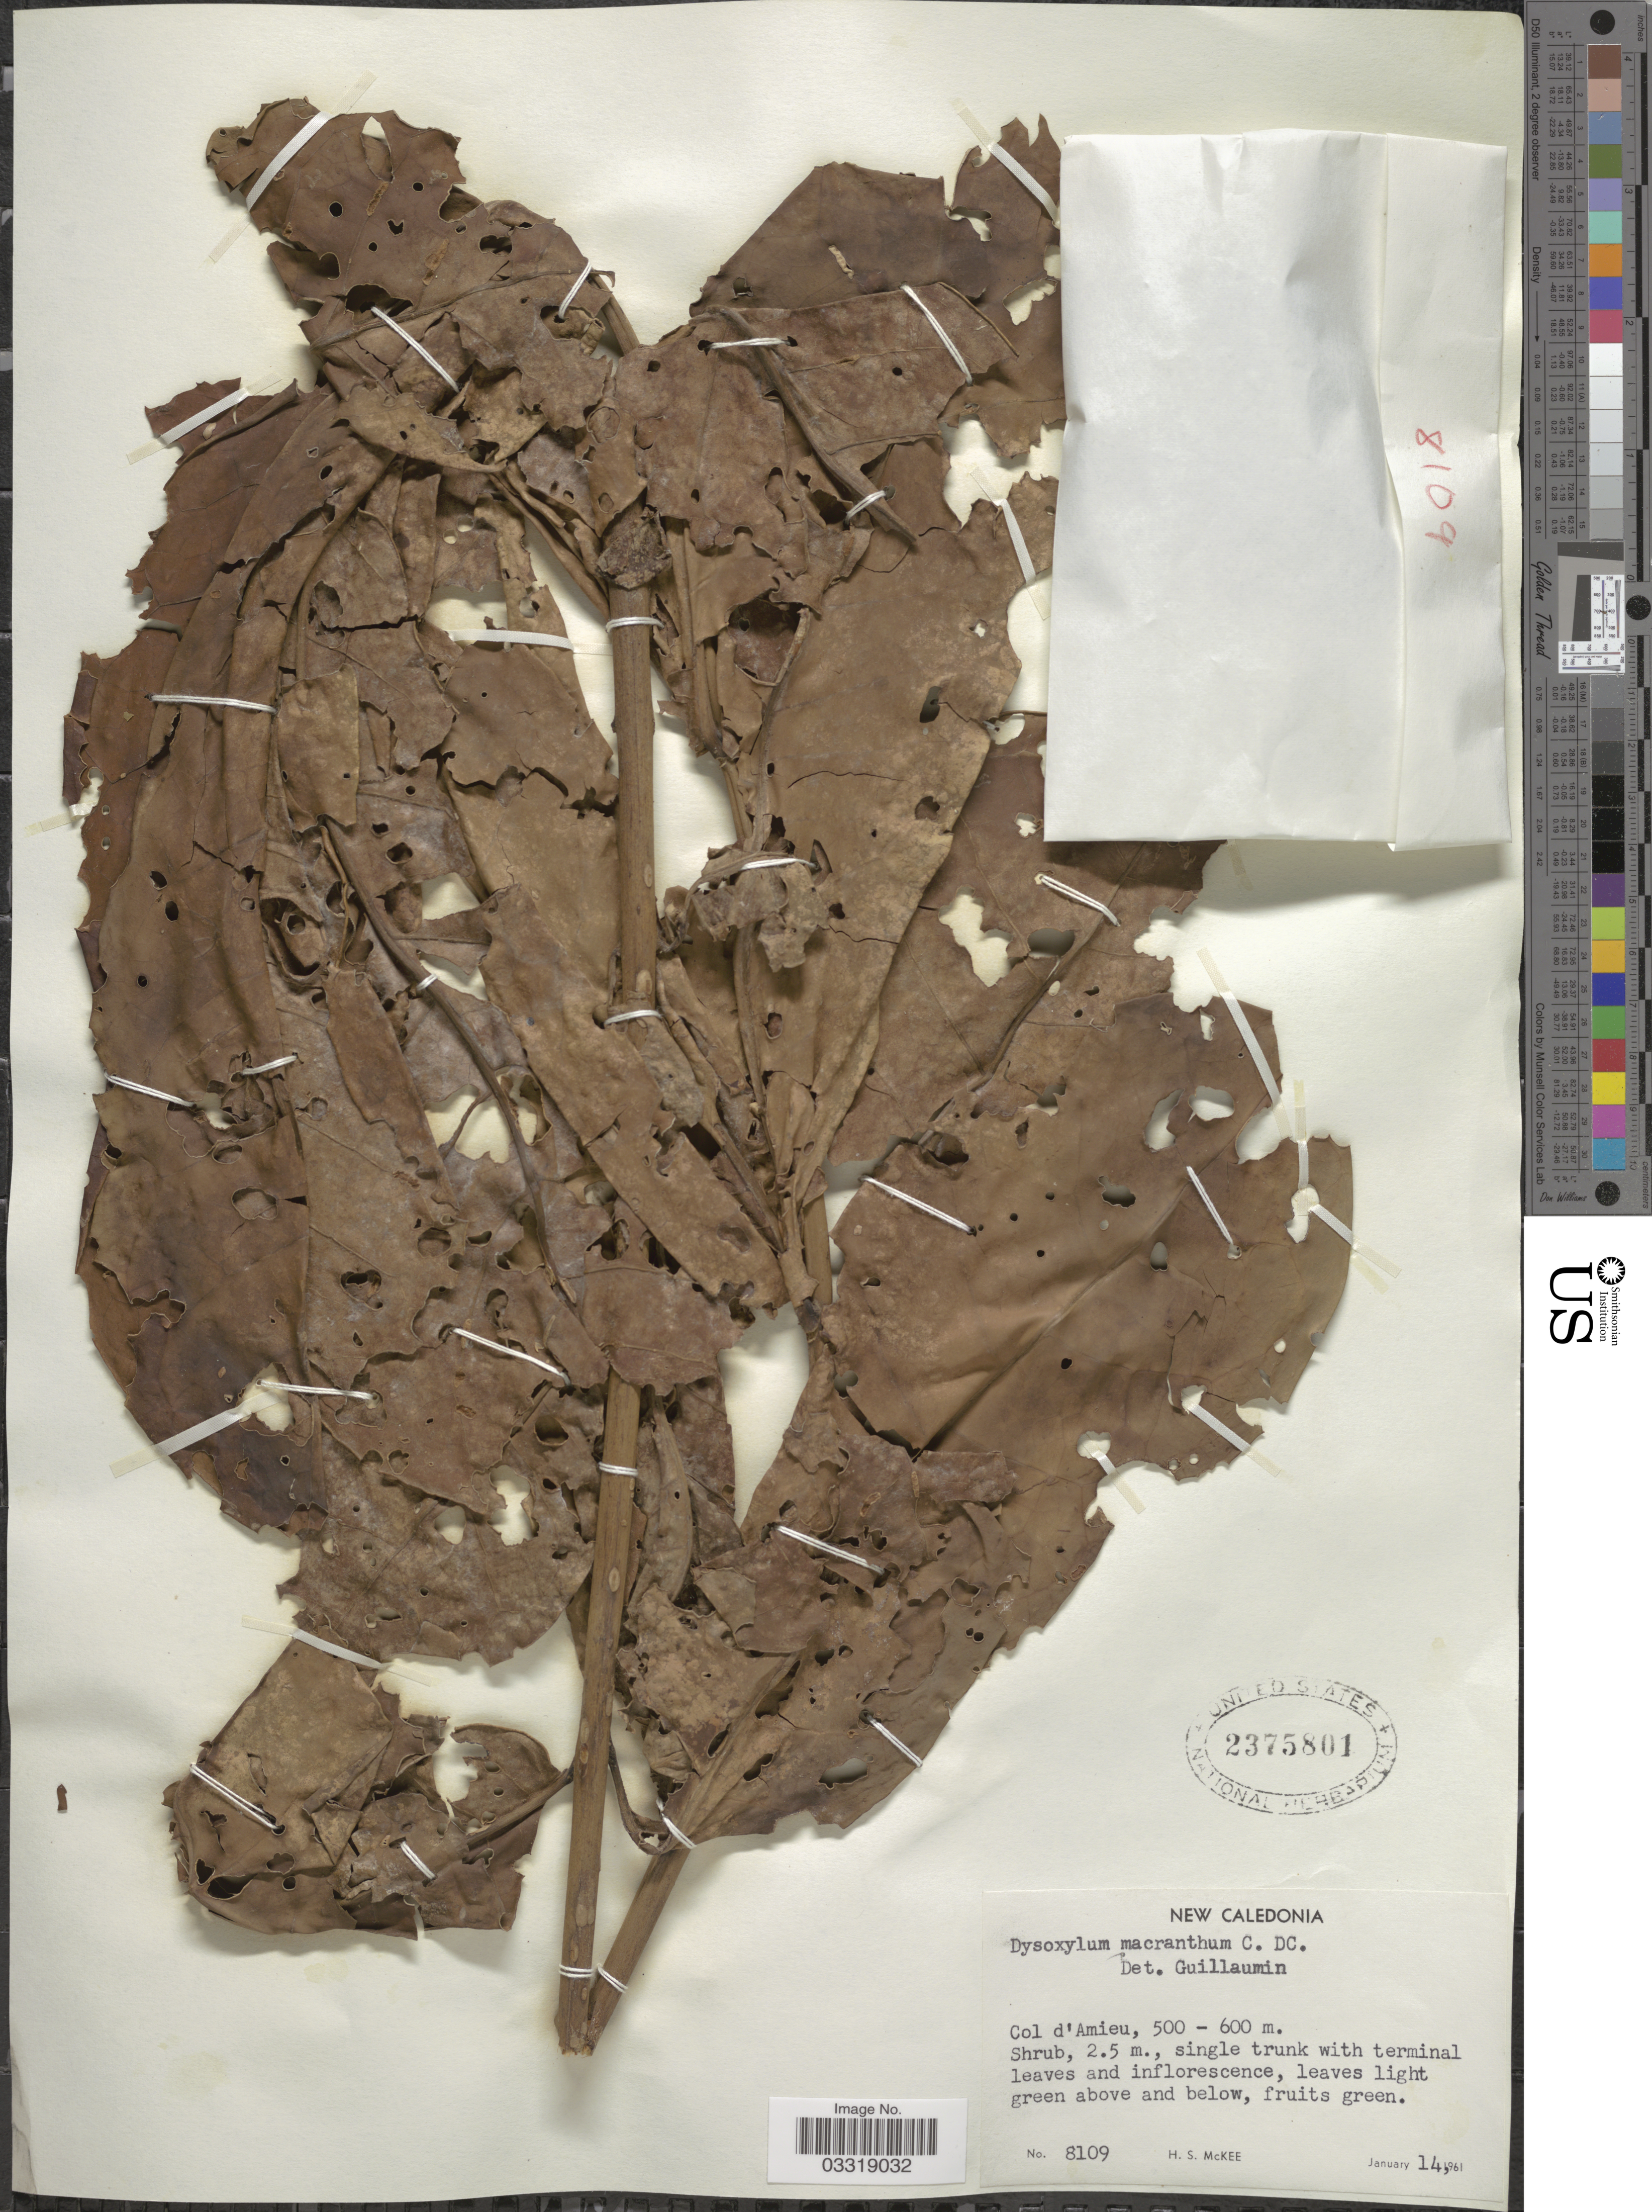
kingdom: Plantae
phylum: Tracheophyta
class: Magnoliopsida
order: Sapindales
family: Meliaceae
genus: Didymocheton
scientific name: Didymocheton macranthus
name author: (C. DC.) Harms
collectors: H. S. McKee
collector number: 8109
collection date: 1961-01-14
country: New Caledonia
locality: Col d'Amieu.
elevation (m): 500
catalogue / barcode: US 2375801